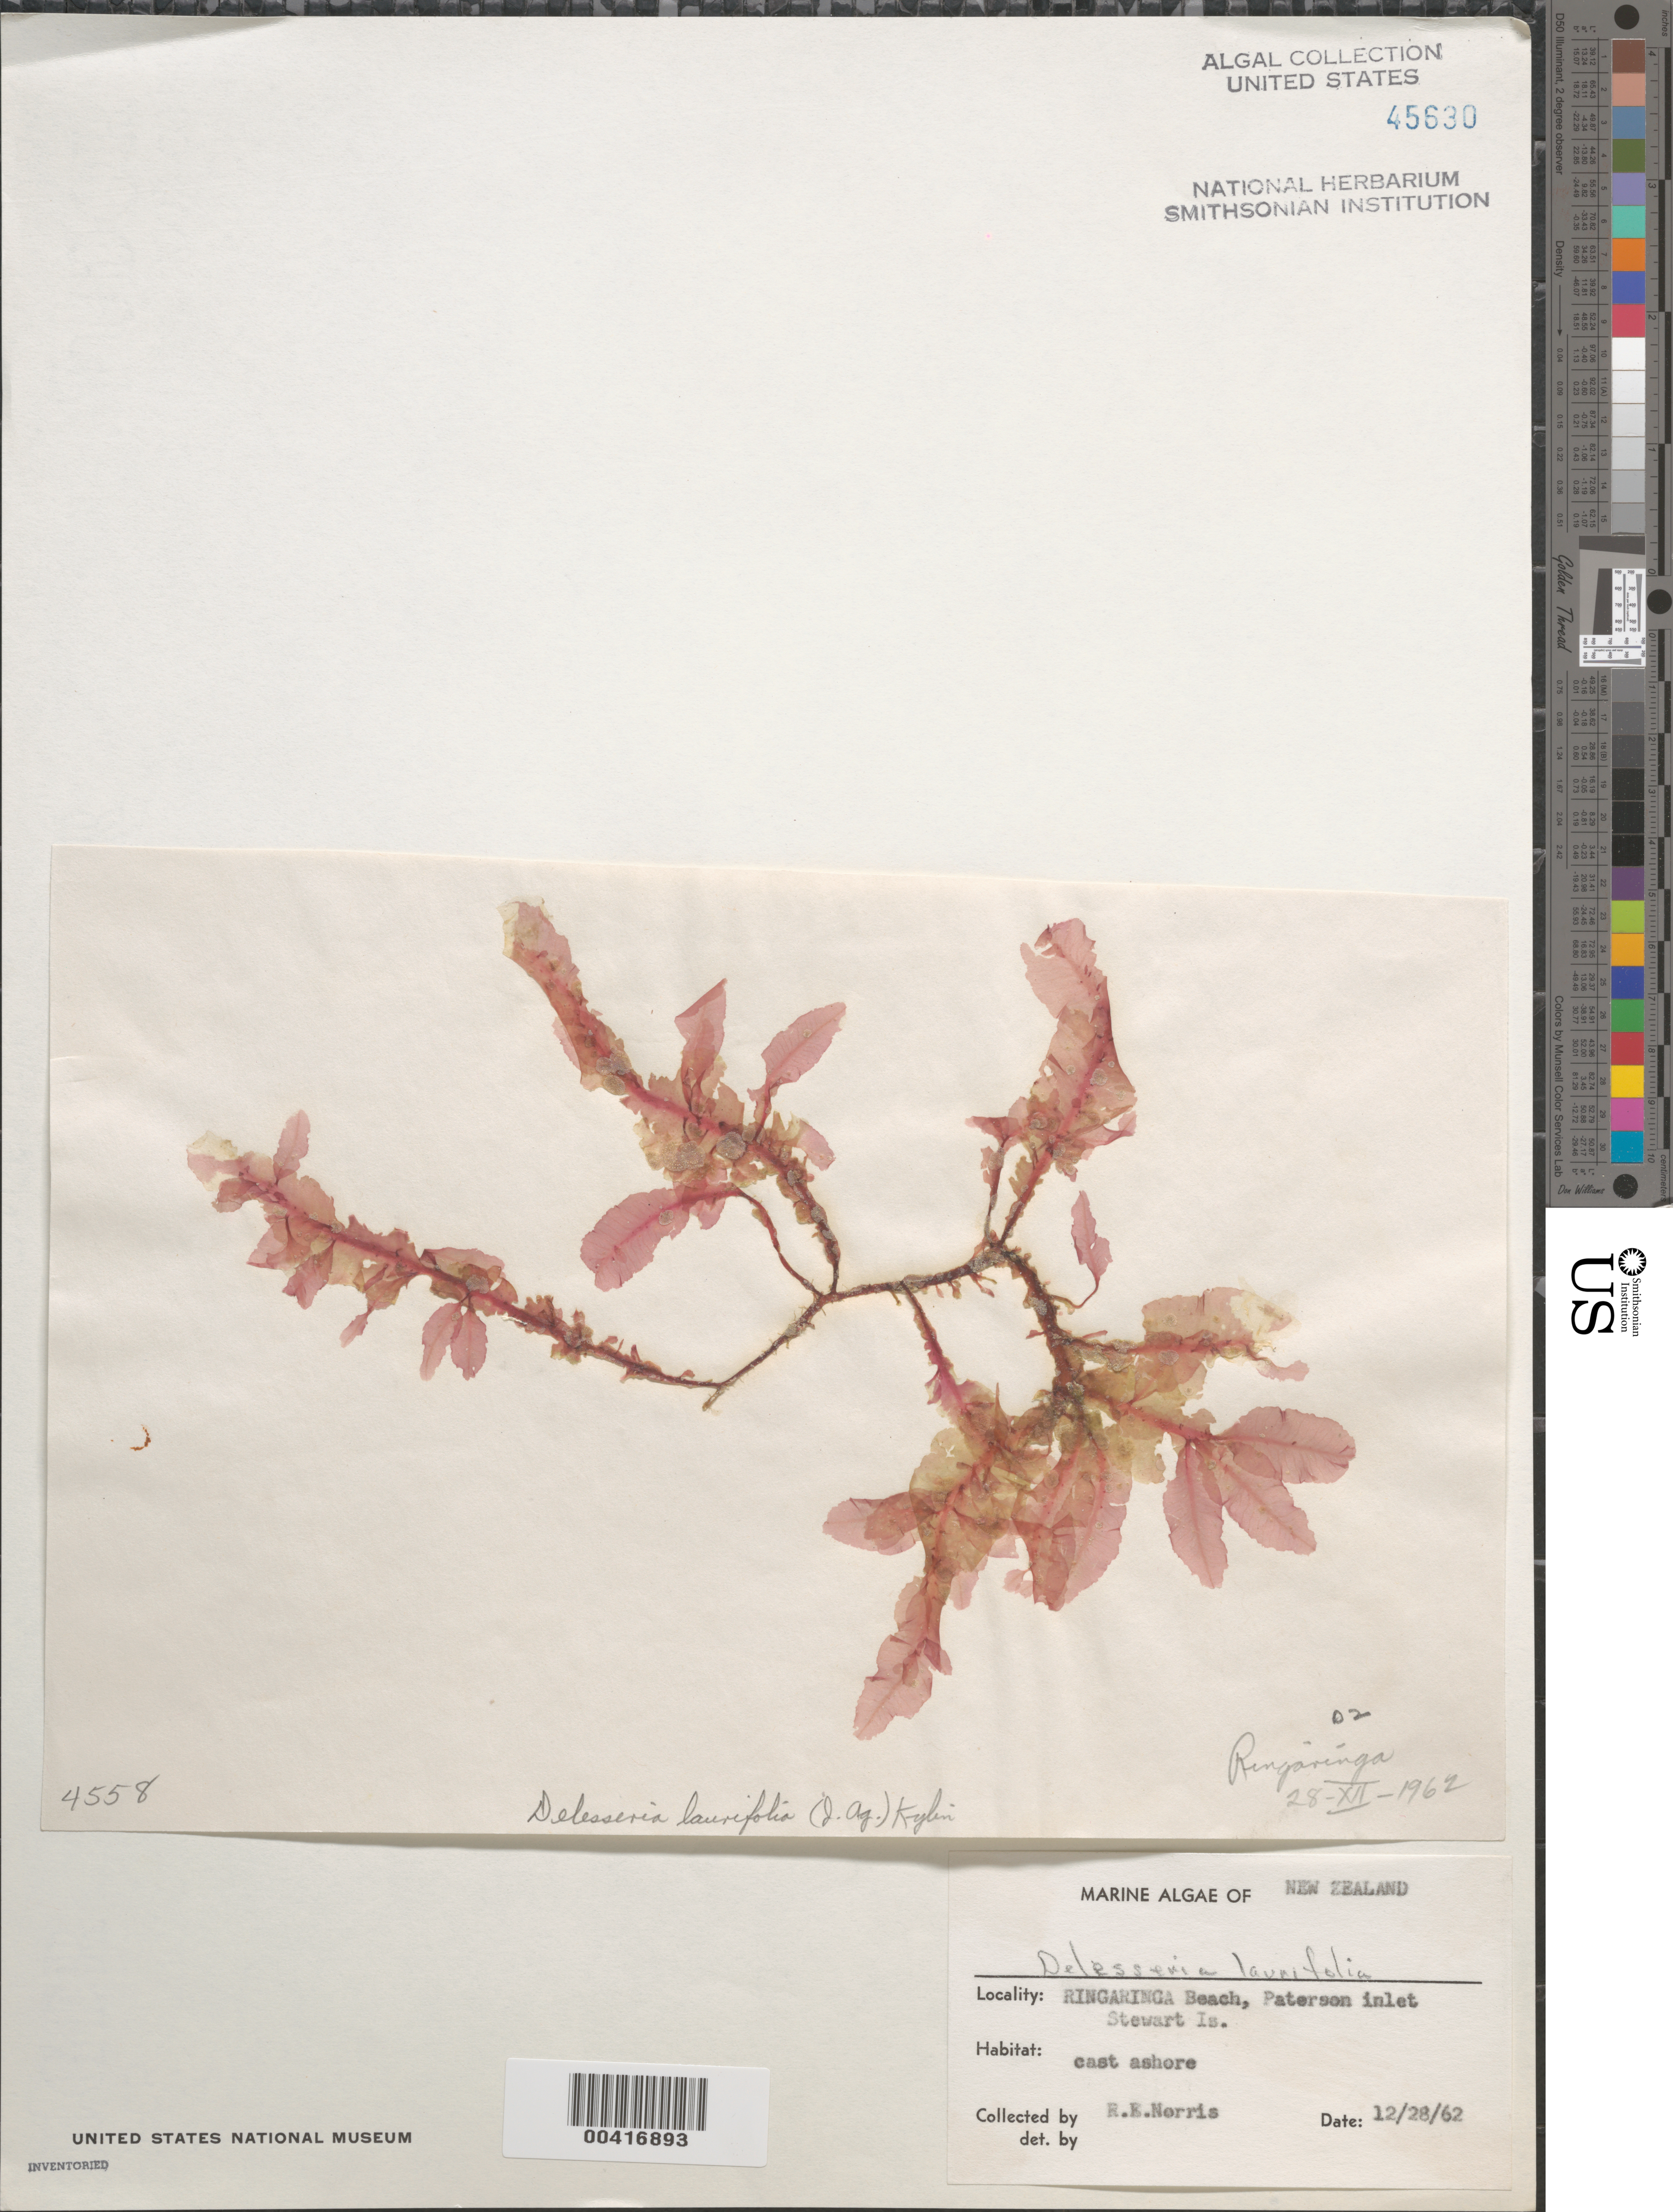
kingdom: Plantae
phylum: Rhodophyta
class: Florideophyceae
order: Ceramiales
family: Delesseriaceae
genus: Delesseria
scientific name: Delesseria laurifolia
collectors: R. E. Norris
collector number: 4558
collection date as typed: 28 Dec 1962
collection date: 1962-12-28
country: New Zealand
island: Stewart Island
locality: Ringaringa Beach, Paterson Inlet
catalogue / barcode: US 45630